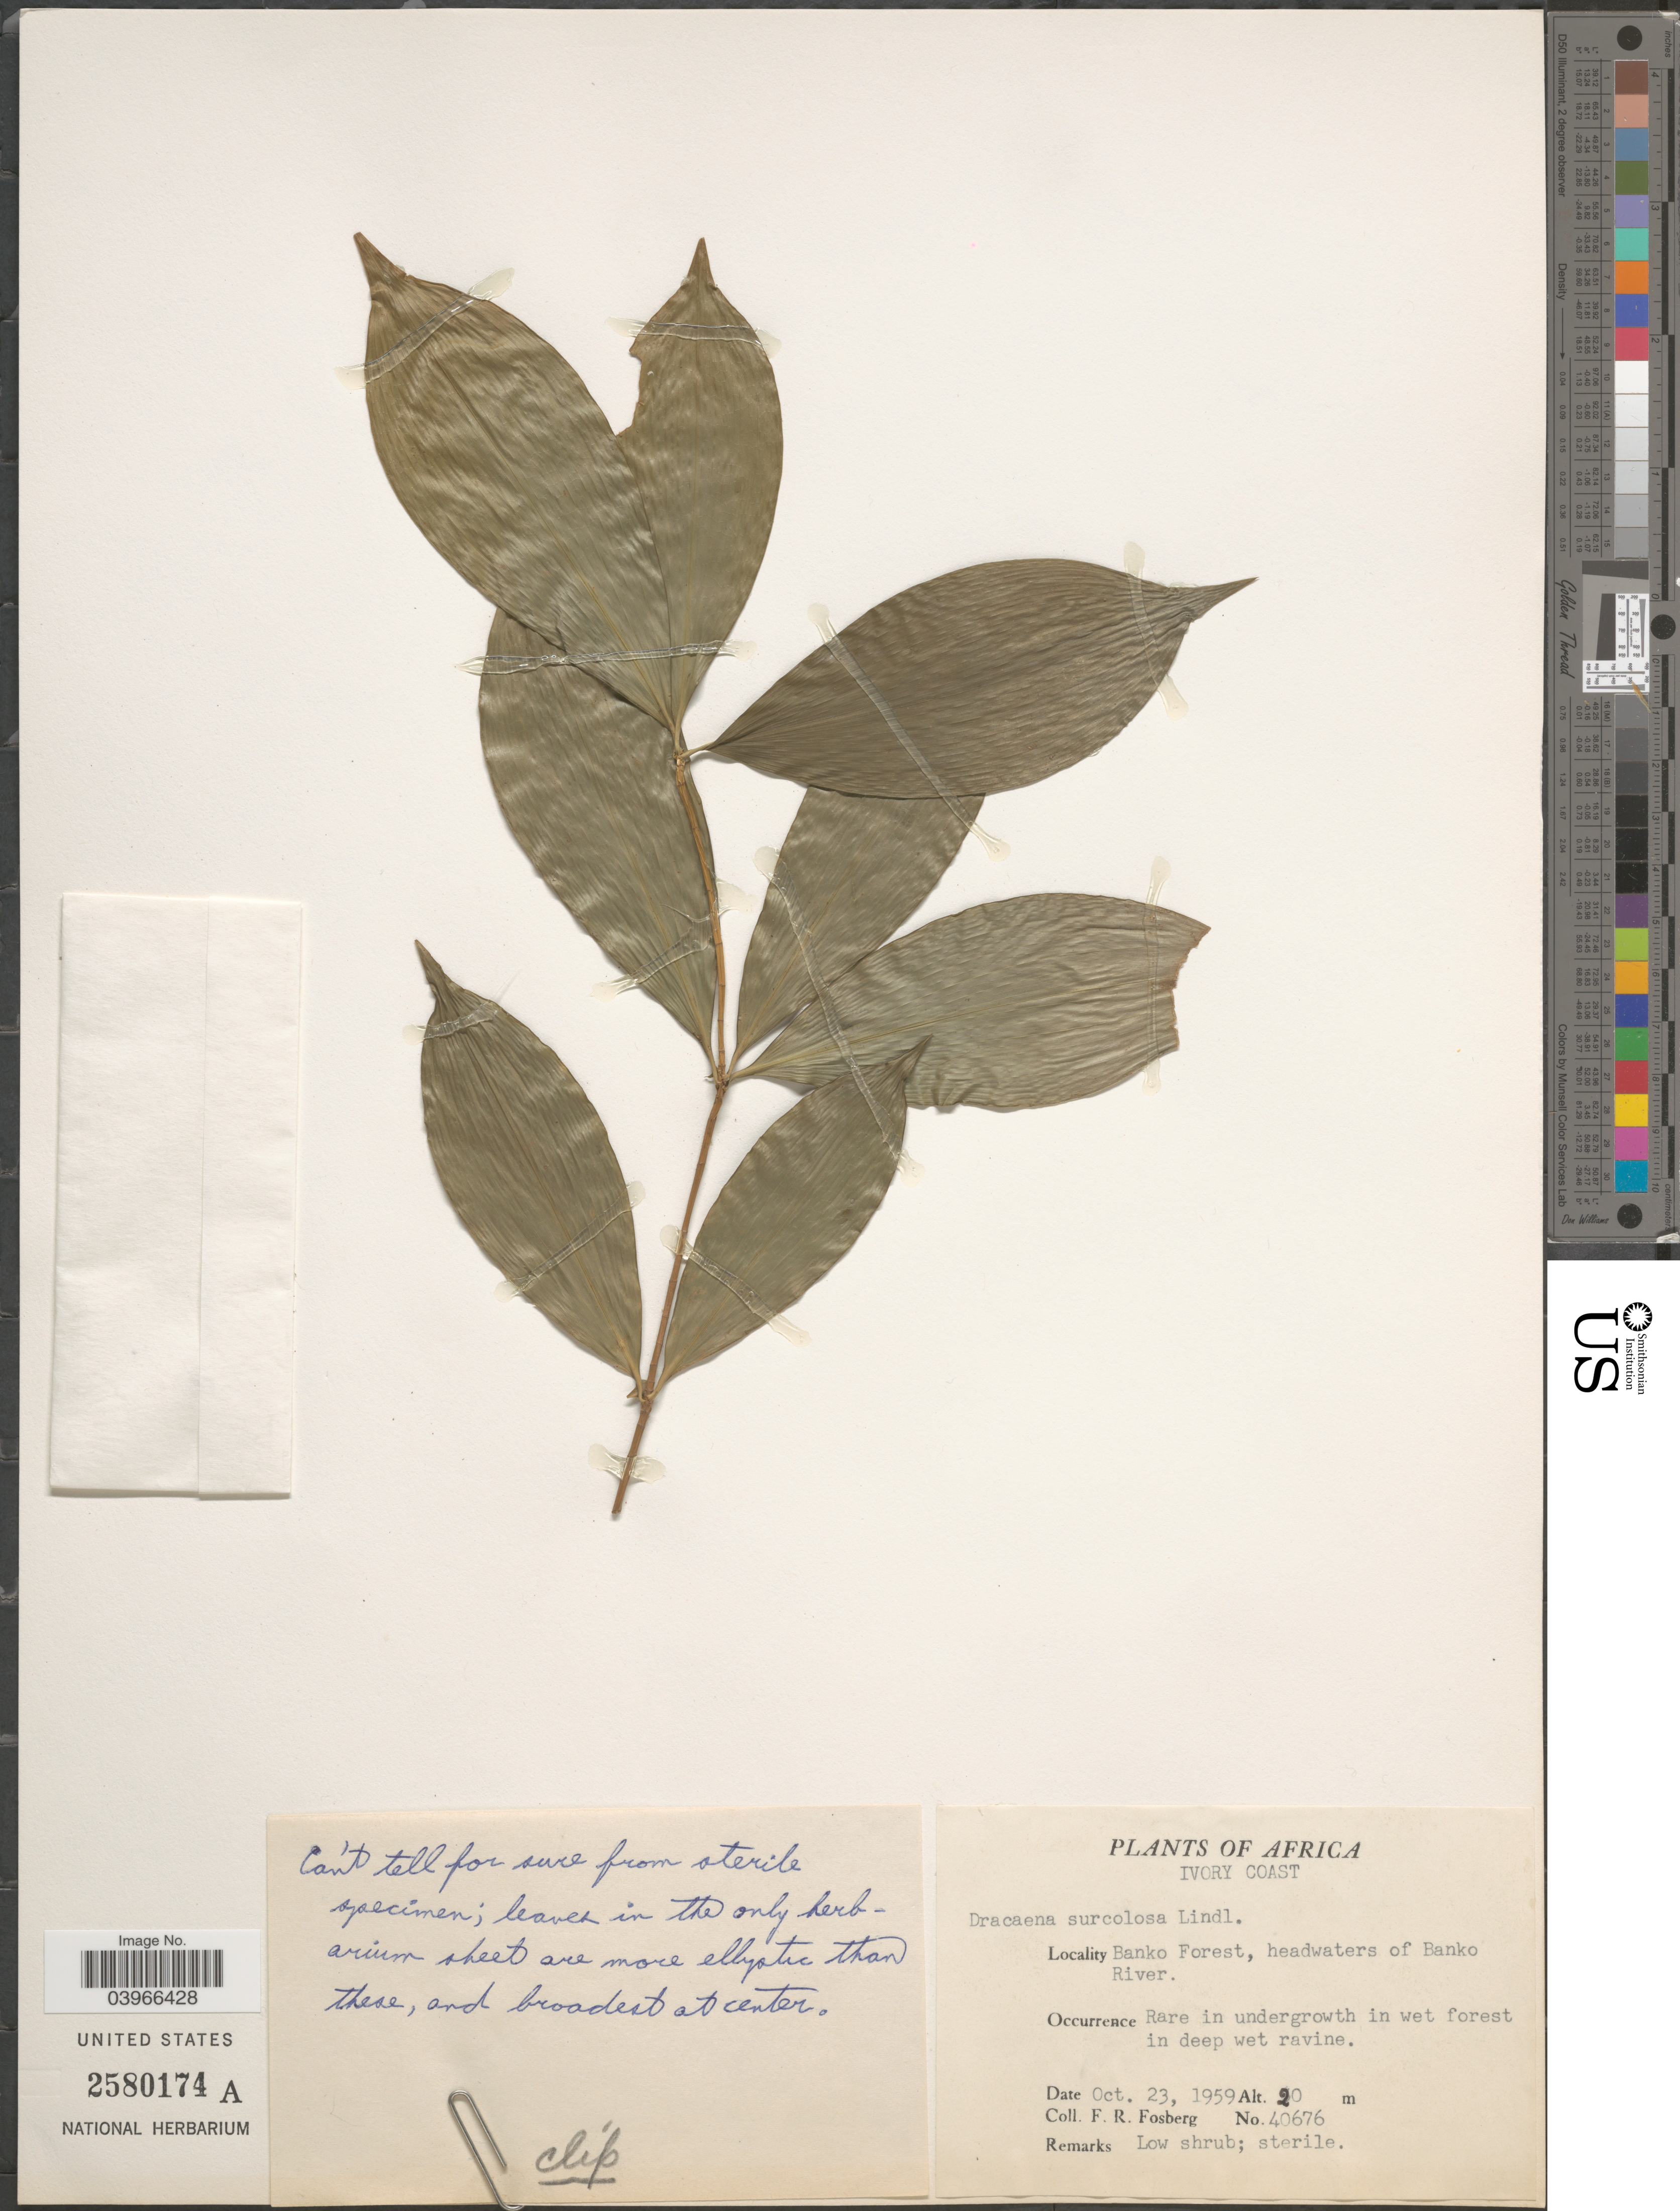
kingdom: Plantae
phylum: Tracheophyta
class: Liliopsida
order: Asparagales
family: Asparagaceae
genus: Dracaena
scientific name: Dracaena surculosa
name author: Lindl.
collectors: F. R. Fosberg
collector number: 40676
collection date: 1959-10-23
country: Ivory Coast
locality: Banko Forest, headwaters of Banko River.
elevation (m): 20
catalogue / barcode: US 2580174A